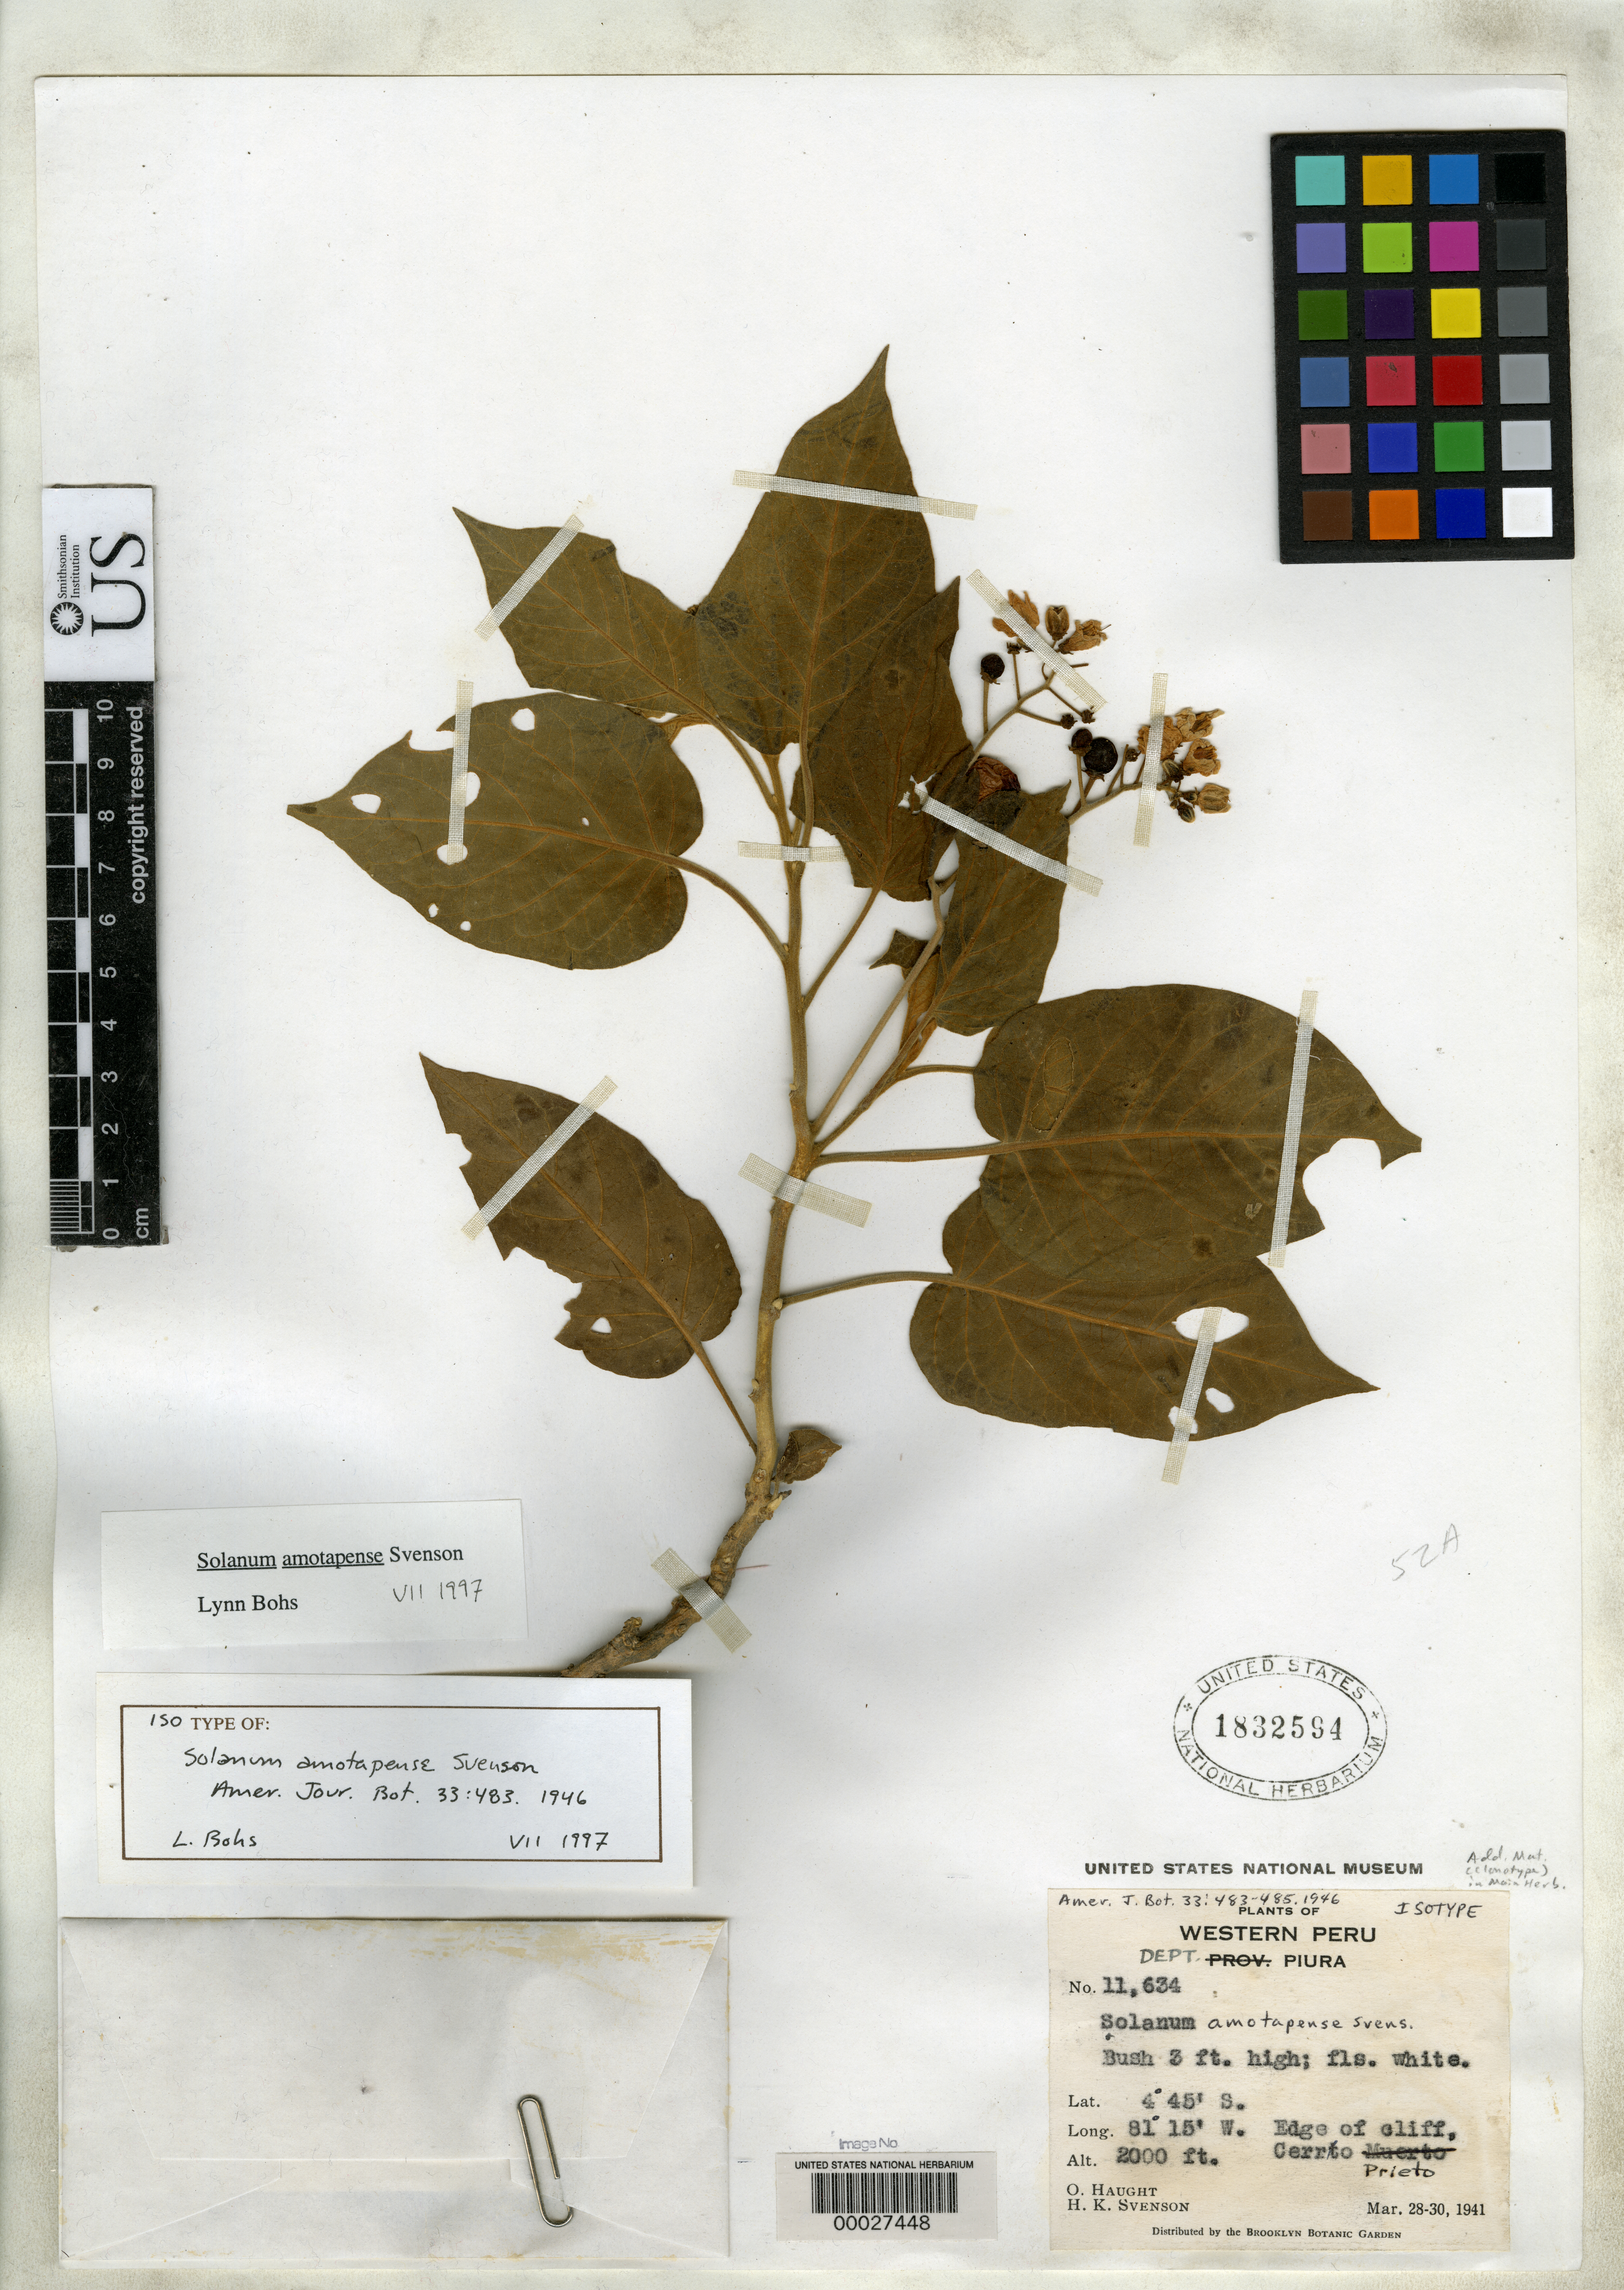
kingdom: Plantae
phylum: Tracheophyta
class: Magnoliopsida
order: Solanales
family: Solanaceae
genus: Solanum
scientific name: Solanum amotapense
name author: Svenson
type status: Isotype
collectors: O. L. Haught & H. Svenson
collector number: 11634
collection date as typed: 28 Mar 1941 to 30 Mar 1941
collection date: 1941-03-28/1941-03-30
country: Peru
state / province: Piura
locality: Cerro Prieto, Amotape Hills.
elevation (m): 610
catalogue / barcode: US 1832594